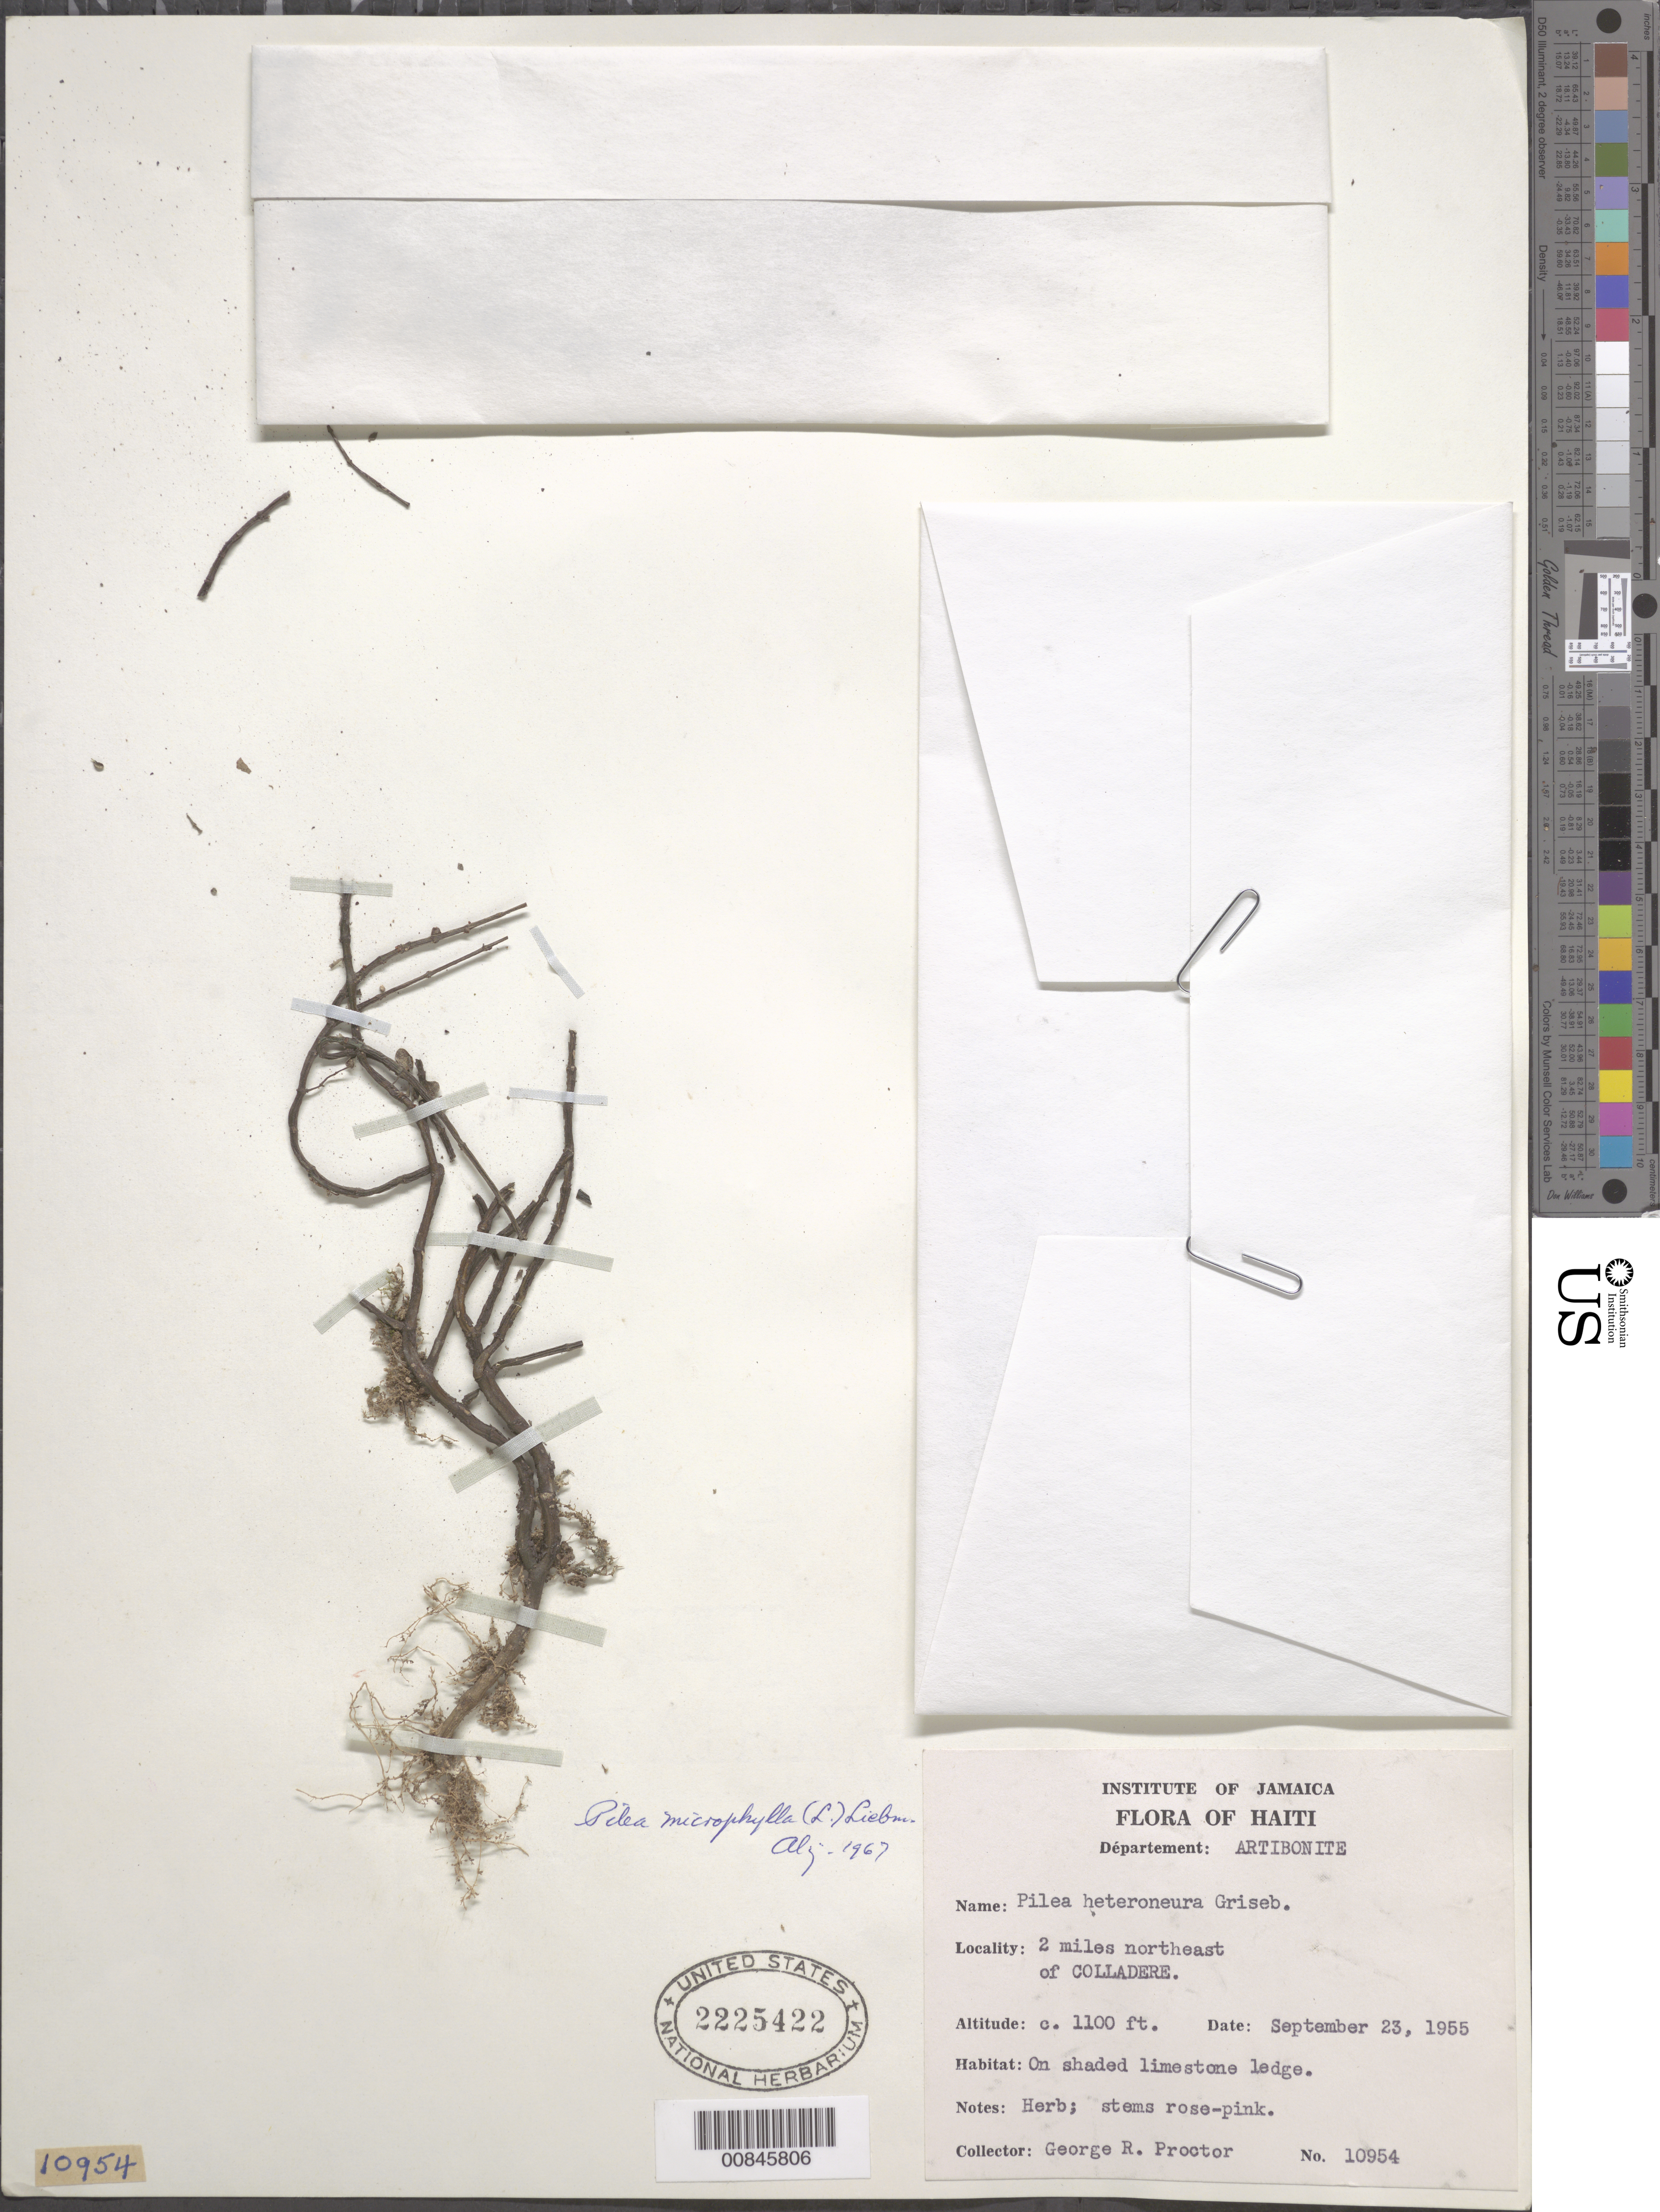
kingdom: Plantae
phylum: Tracheophyta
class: Magnoliopsida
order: Rosales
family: Urticaceae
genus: Pilea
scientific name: Pilea microphylla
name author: (L.) Liebm.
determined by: Liogier, Alain H.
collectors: G. R. Proctor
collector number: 10954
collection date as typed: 23 Sep 1955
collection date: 1955-09-23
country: Haiti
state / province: Artibonite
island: Hispaniola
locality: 2 miles northeast of Colladere.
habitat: On shaded limestone ledge.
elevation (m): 335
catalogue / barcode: US 2225422